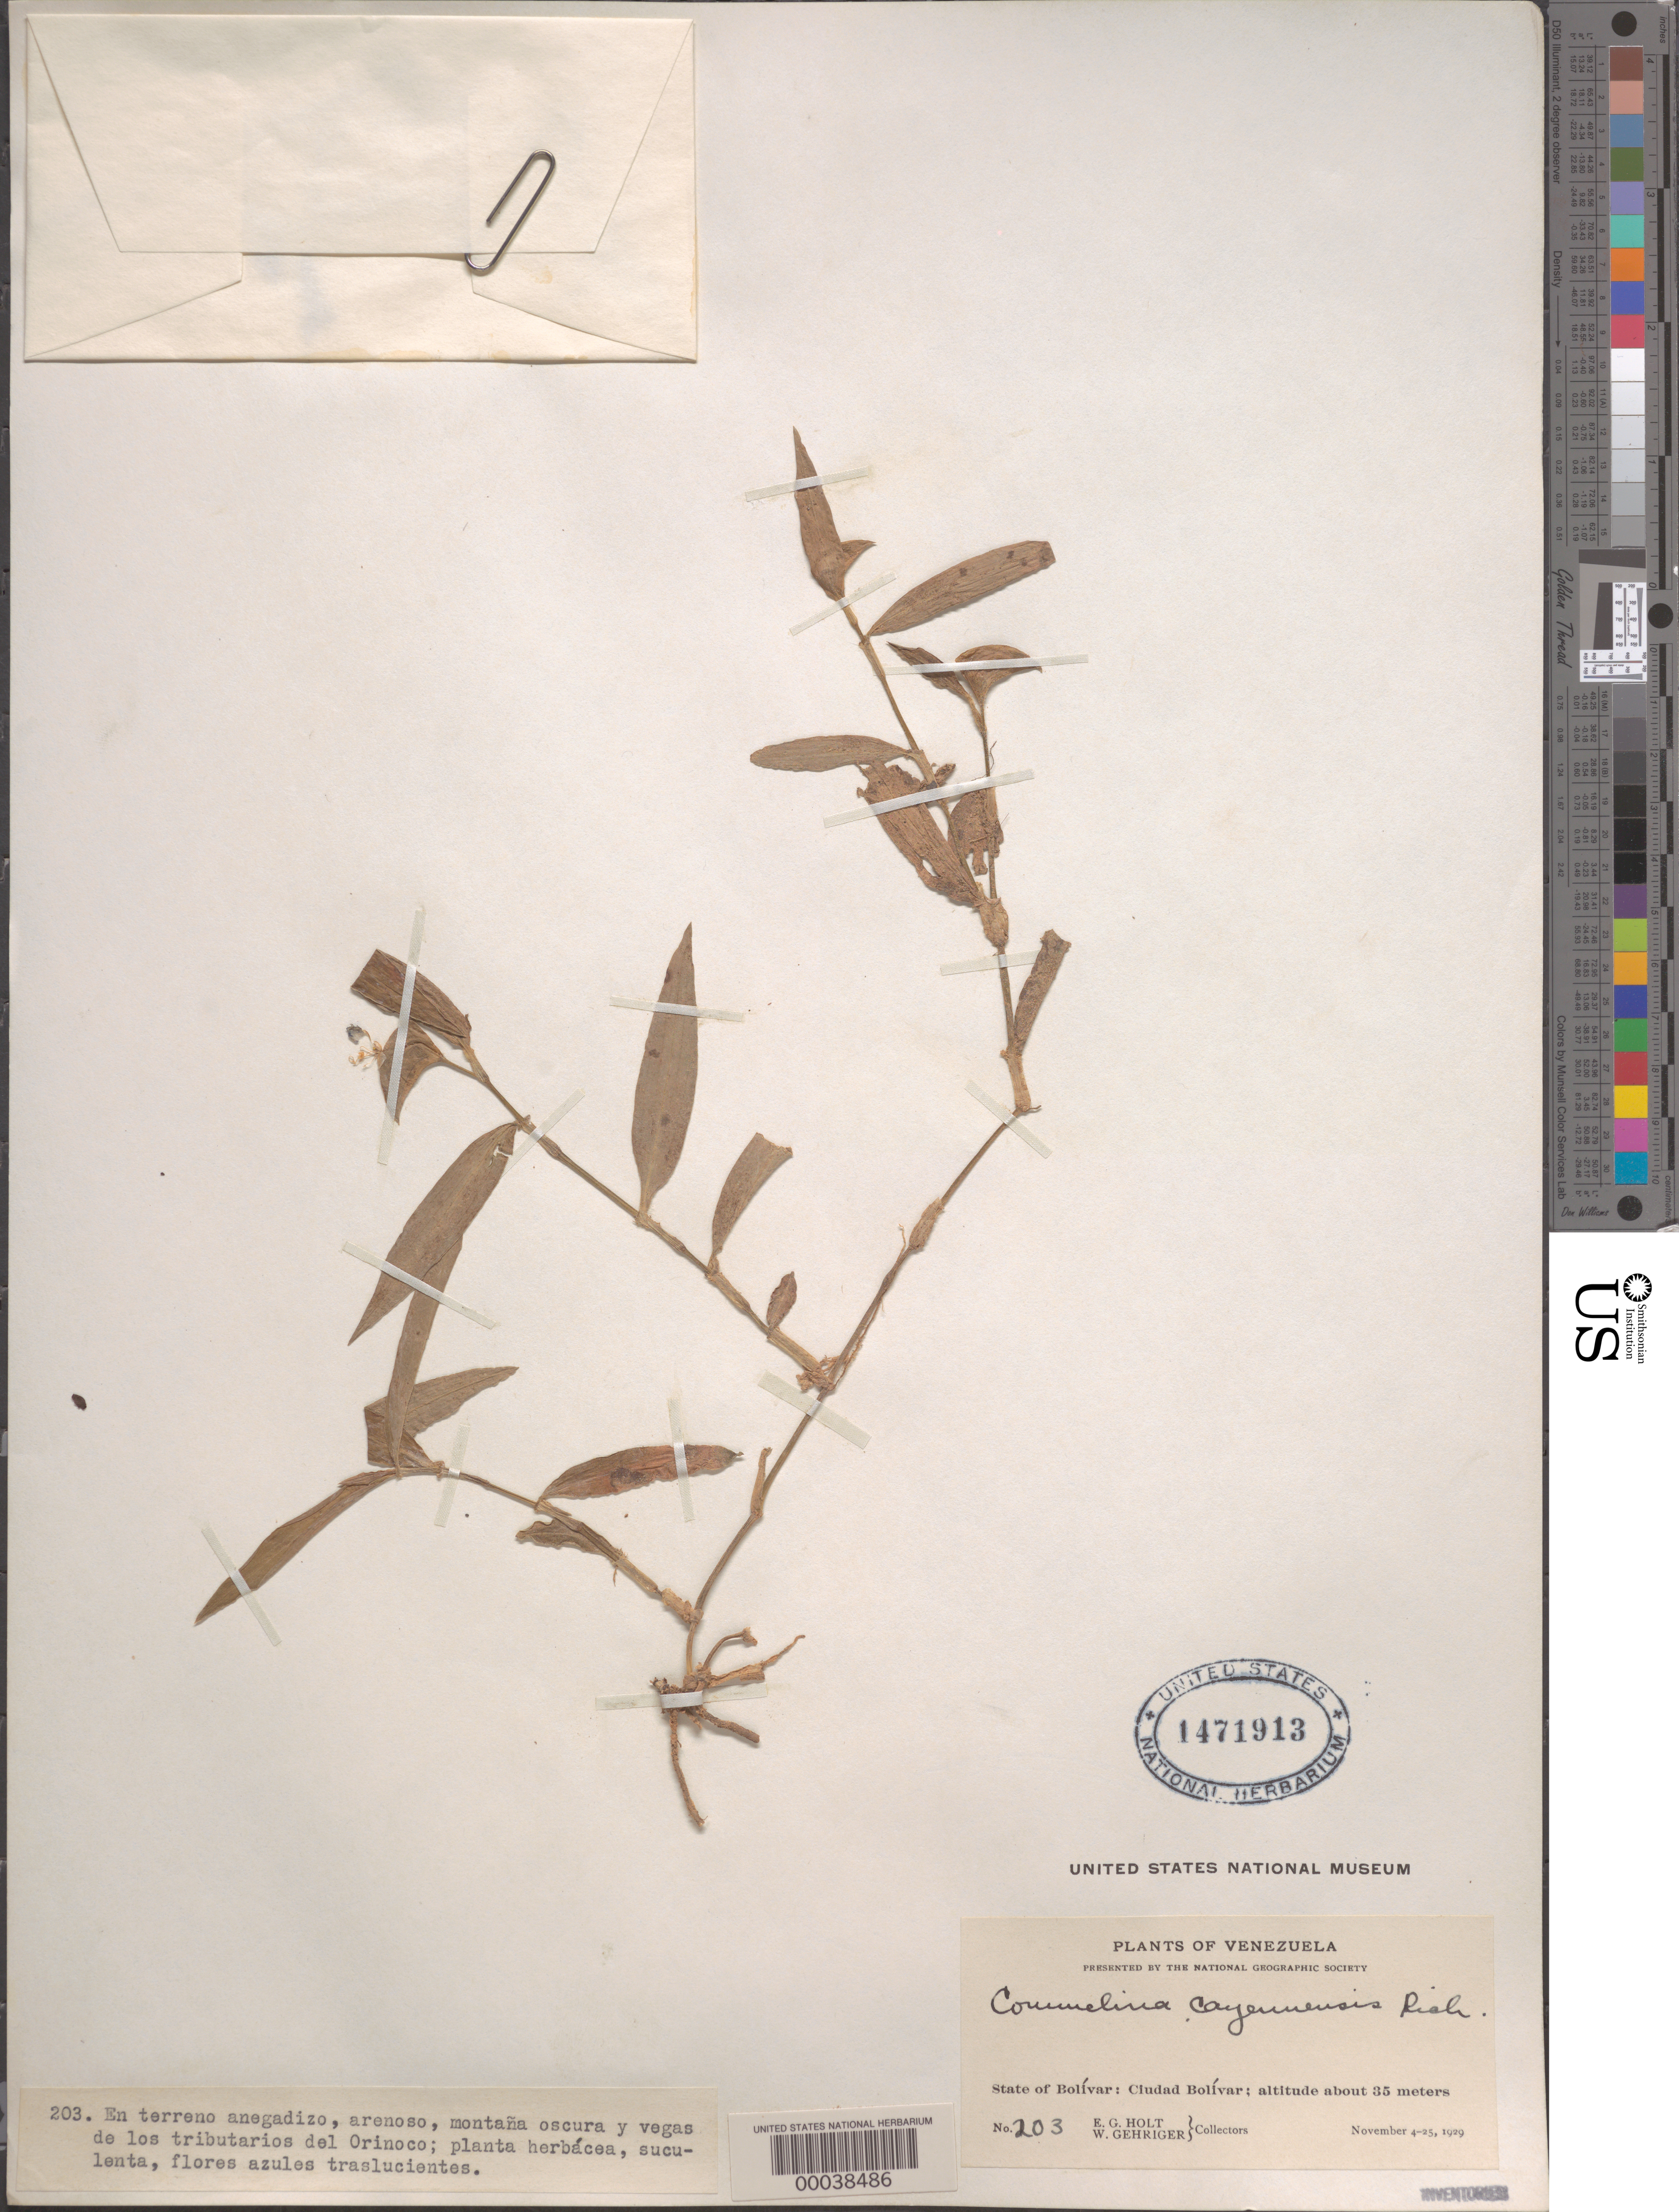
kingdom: Plantae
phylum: Tracheophyta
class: Liliopsida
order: Commelinales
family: Commelinaceae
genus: Commelina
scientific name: Commelina erecta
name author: L.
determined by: Faden, Robert B., (US), Smithsonian Institution - National Museum of Natural History (UNITED STATES)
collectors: E. Holt & W. Gehriger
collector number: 203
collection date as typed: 04 Nov 1929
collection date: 1929-11-04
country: Venezuela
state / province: Bolivar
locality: Cuidad bolivar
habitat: Wet, sandy land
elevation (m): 35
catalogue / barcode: US 1471913